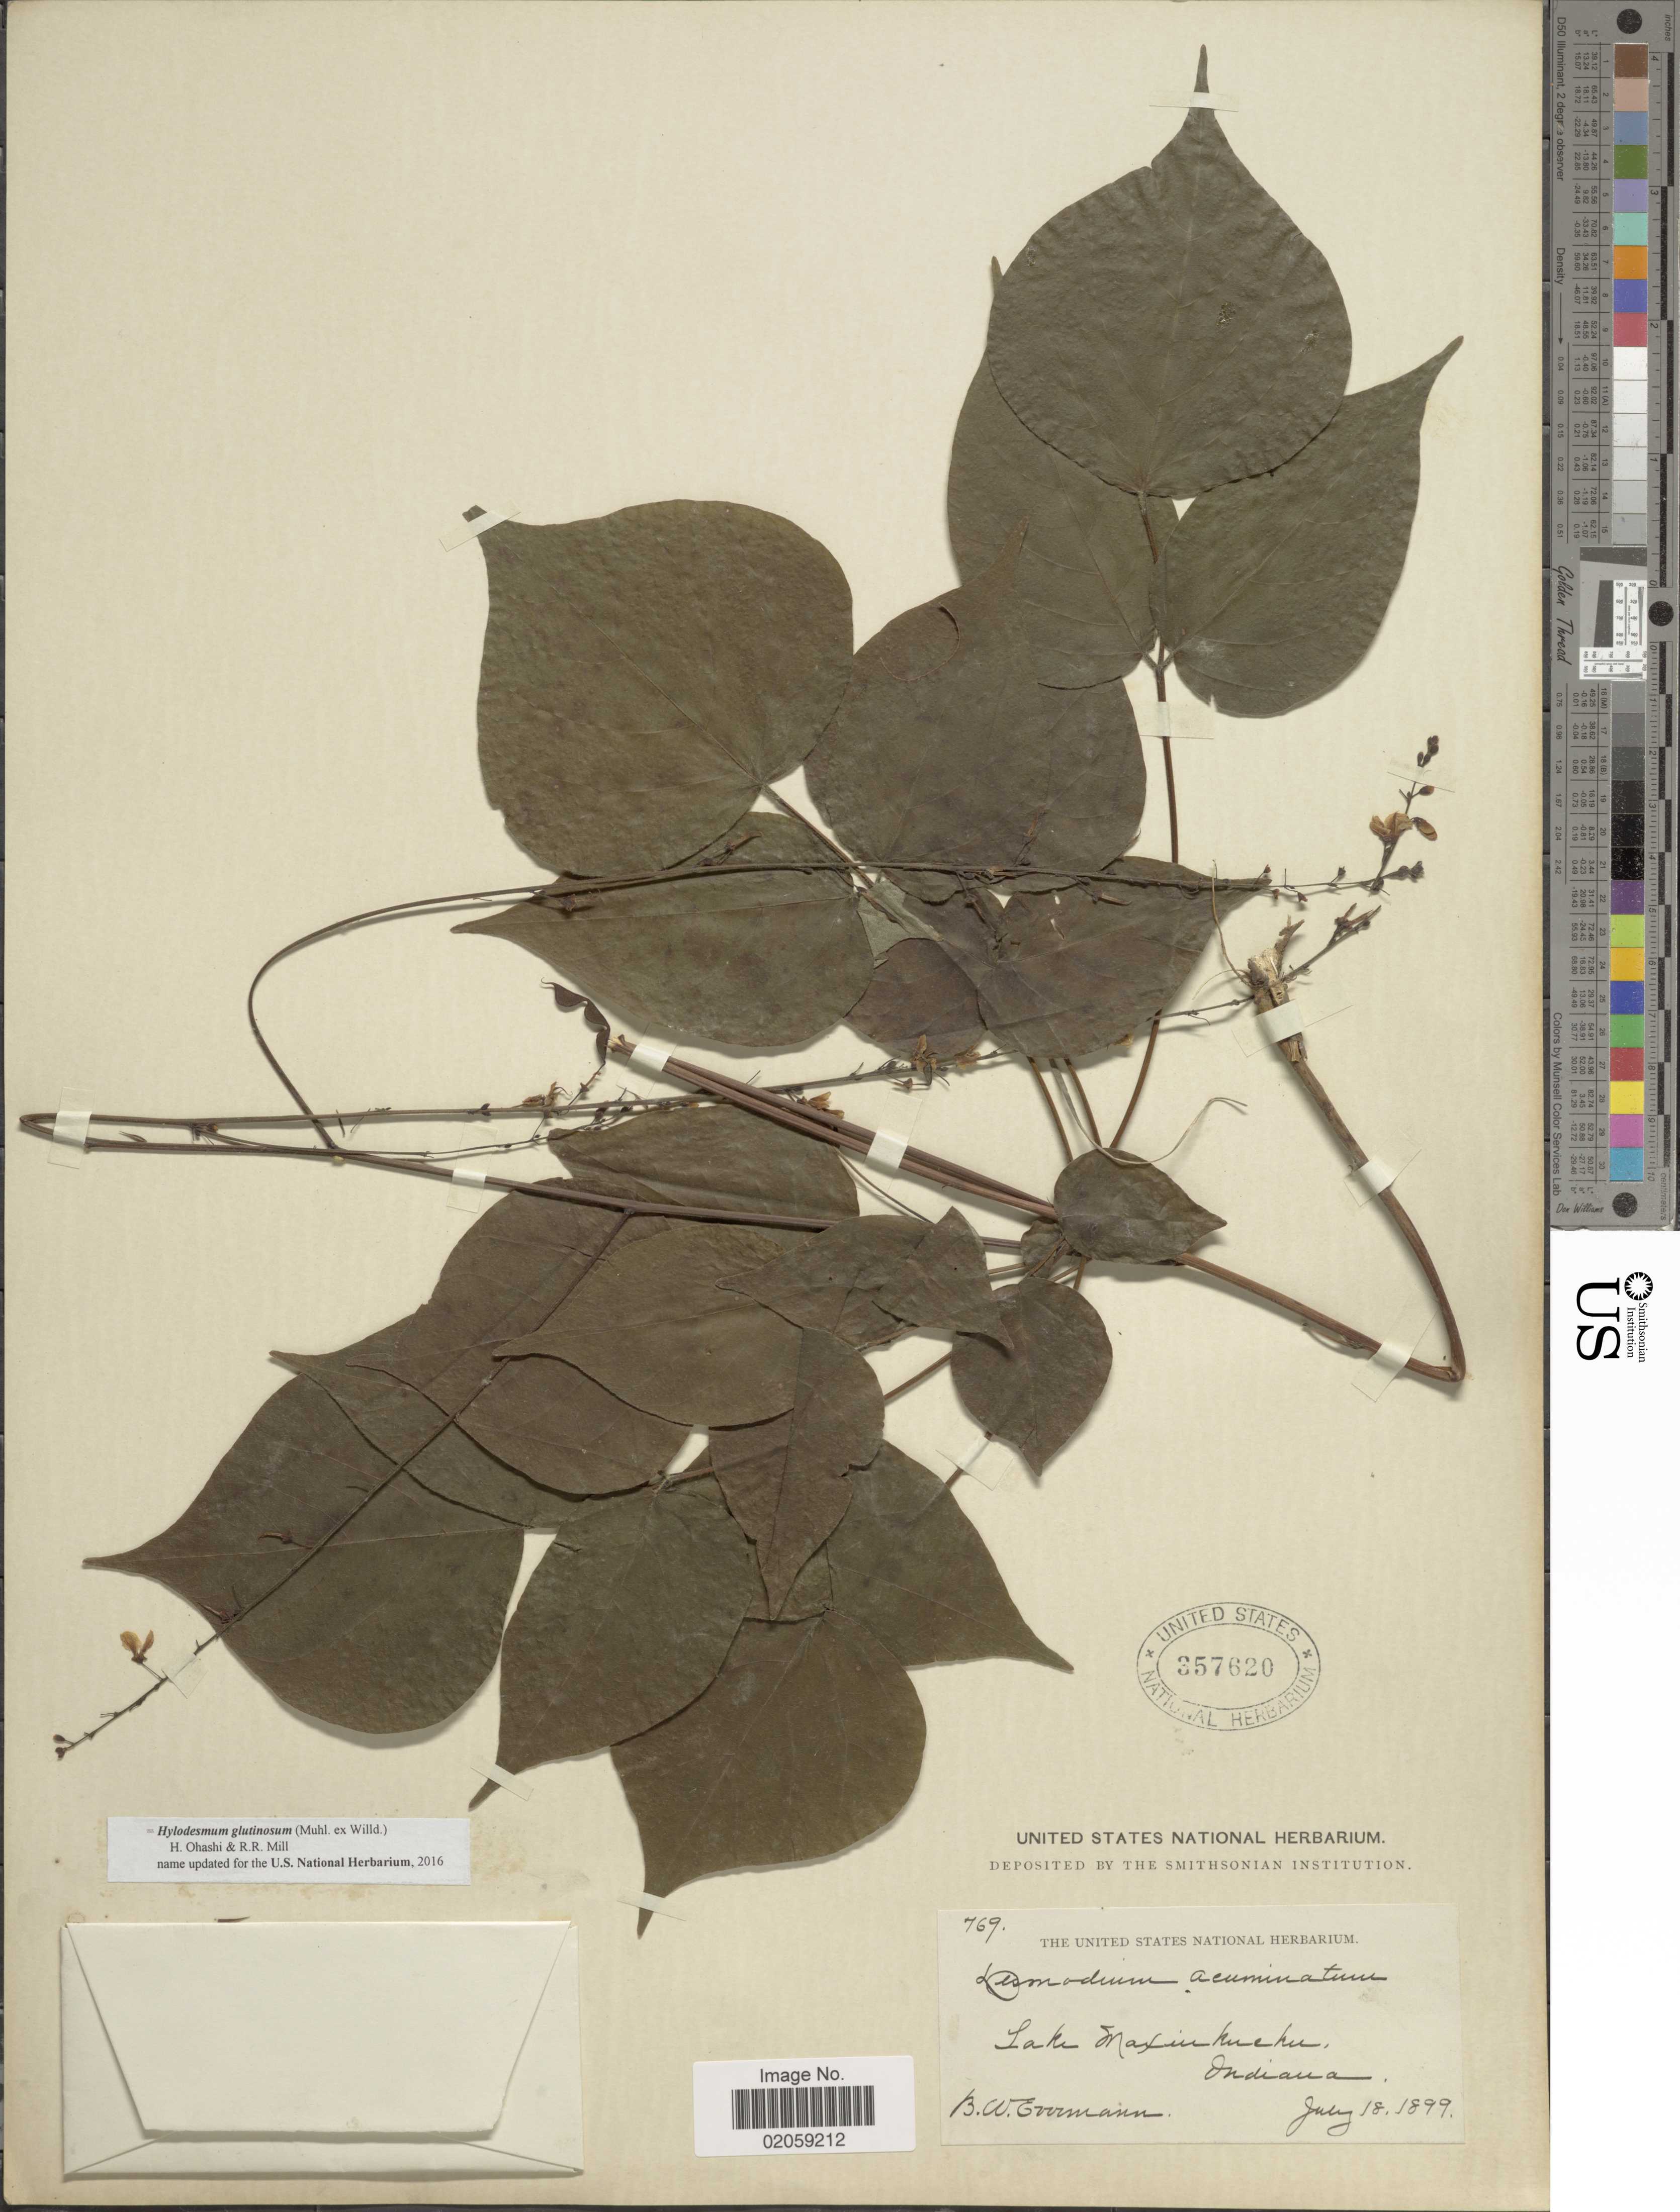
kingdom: Plantae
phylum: Tracheophyta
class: Magnoliopsida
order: Fabales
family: Fabaceae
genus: Hylodesmum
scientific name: Hylodesmum glutinosum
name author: (Muhl. ex Willd.) H. Ohashi & R.R. Mill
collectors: B. W. Evermann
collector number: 769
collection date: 1899-07-18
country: United States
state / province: Indiana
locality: Lake Maxinkuckee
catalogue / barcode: US 357620